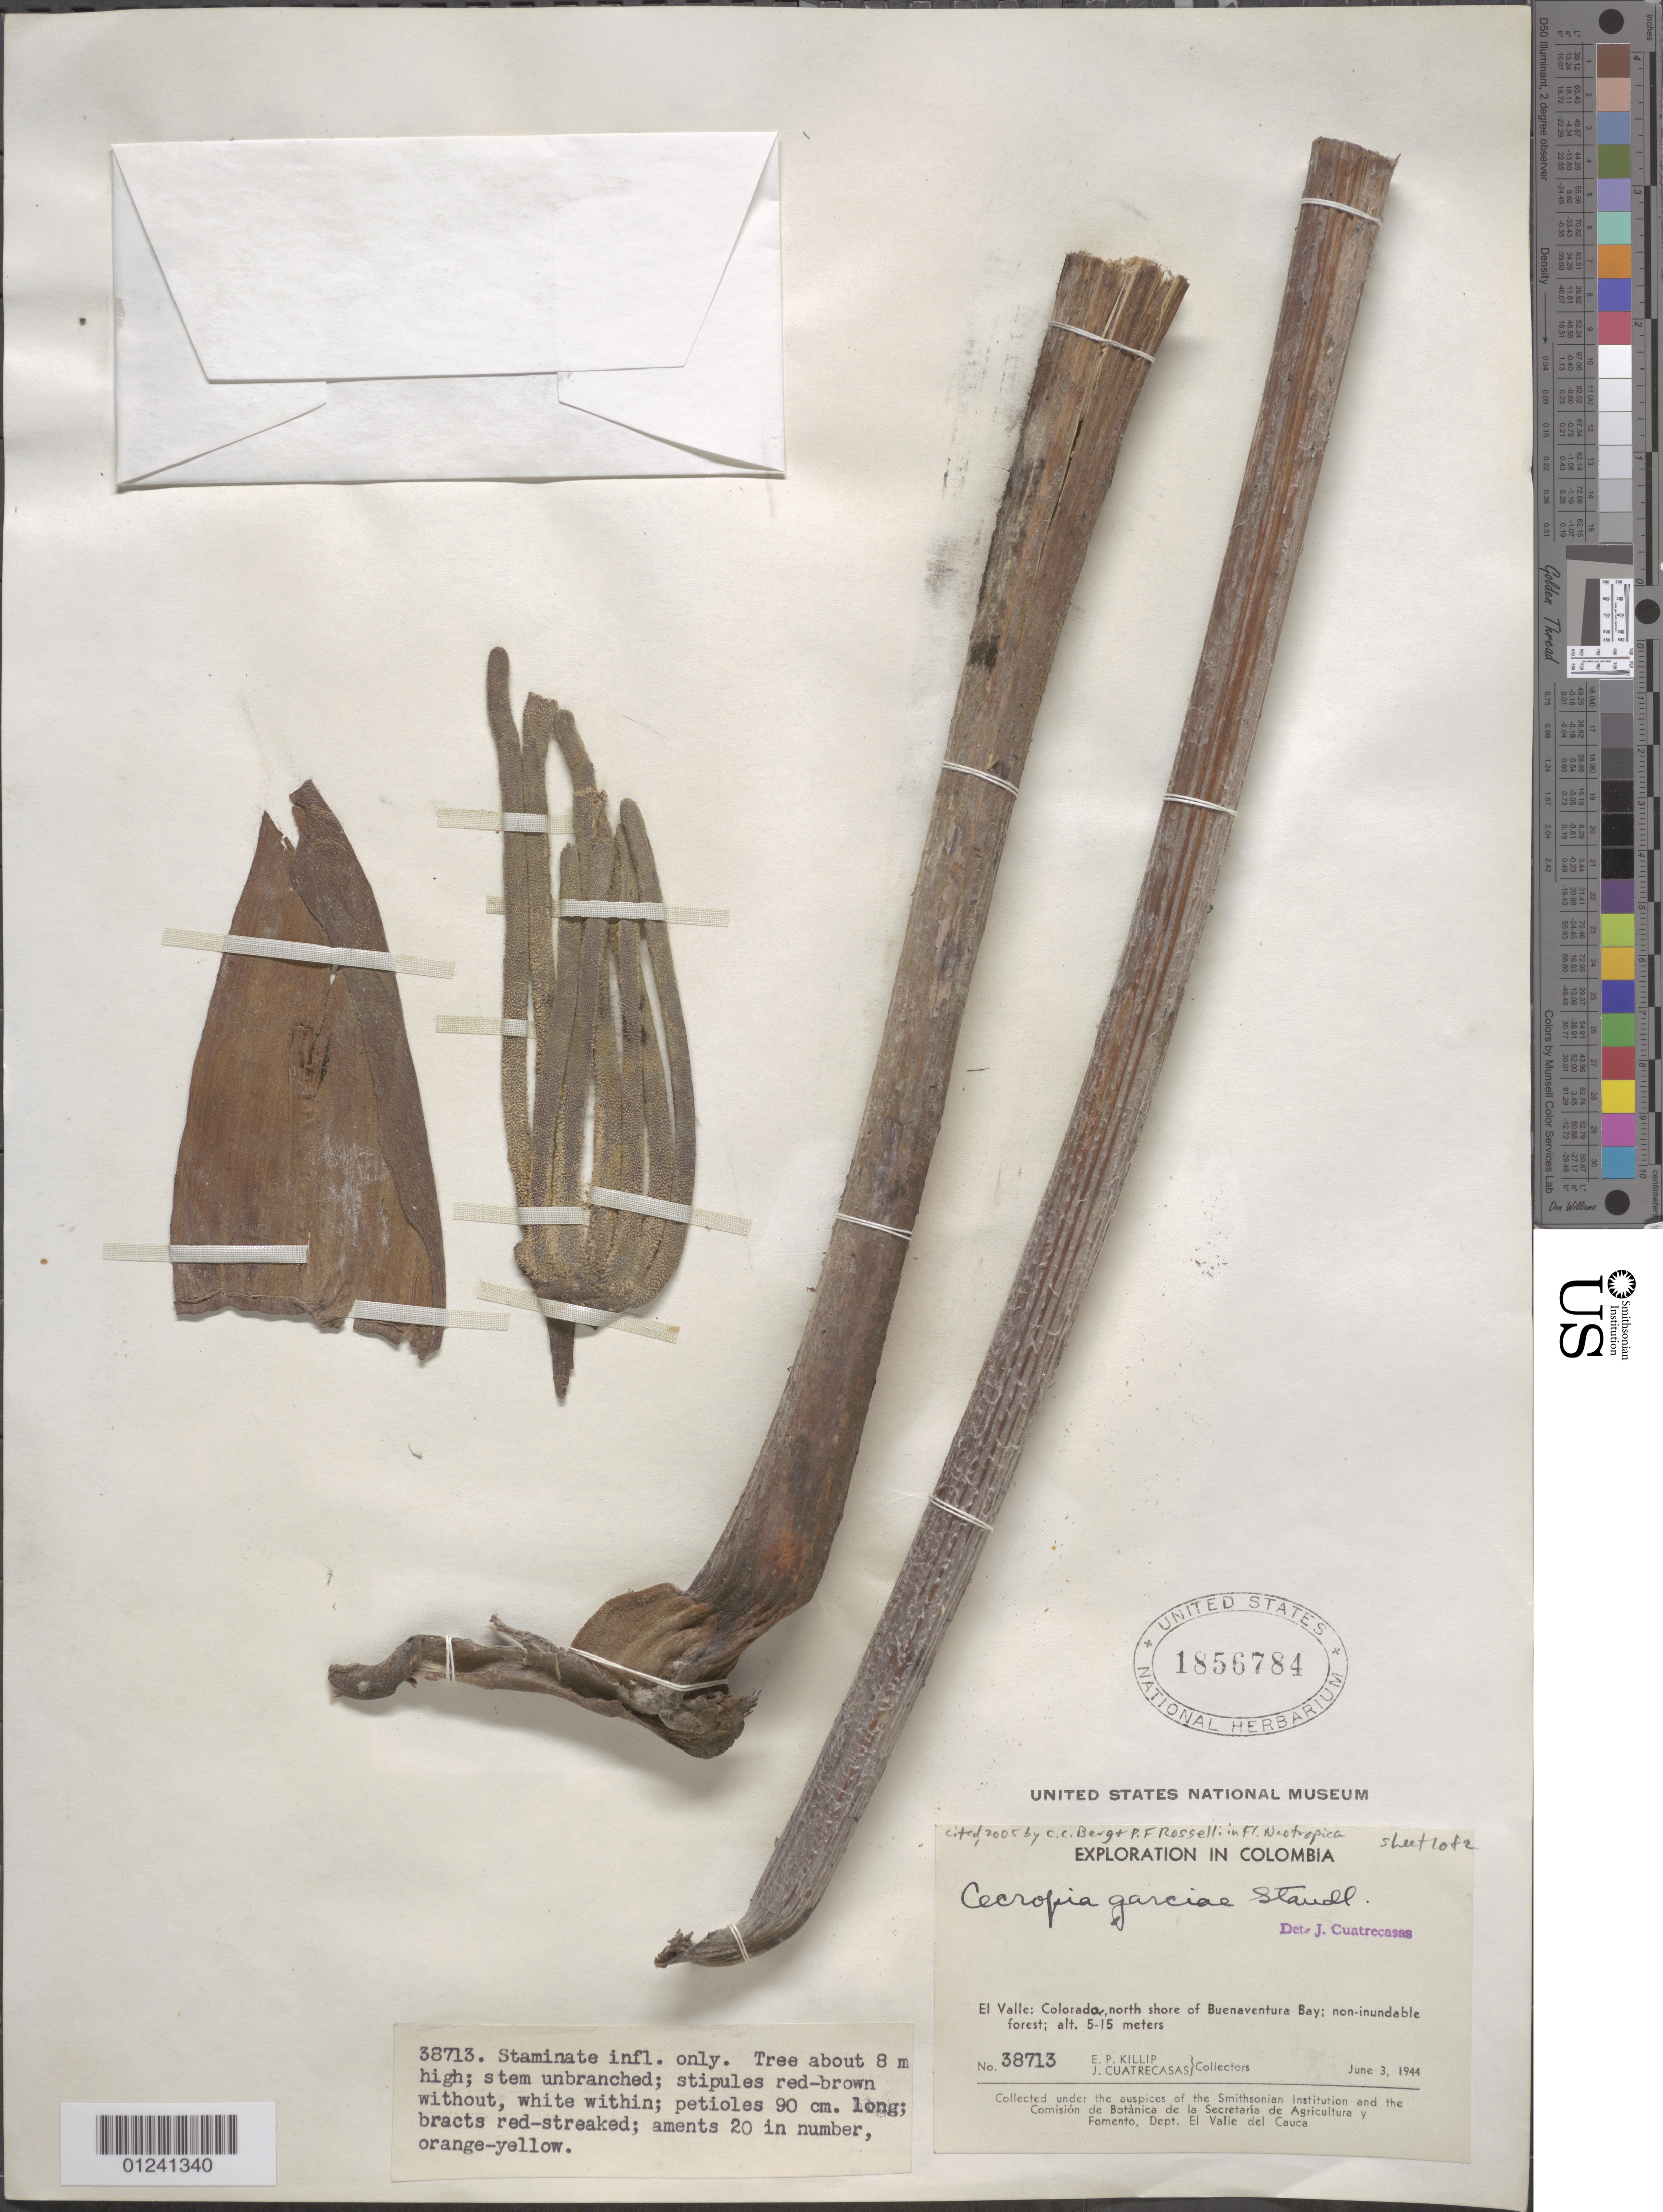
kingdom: Plantae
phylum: Tracheophyta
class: Magnoliopsida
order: Rosales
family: Urticaceae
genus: Cecropia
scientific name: Cecropia garciae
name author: Standl.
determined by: Cuatrecasas, J.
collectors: E. P. Killip & J. Cuatrecasas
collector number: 38713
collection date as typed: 03 Jun 1944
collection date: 1944-06-03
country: Colombia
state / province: Valle del Cauca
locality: Colorada, n shore of Buena Ventura Bay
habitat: non-inundable forest.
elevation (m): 5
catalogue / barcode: US 1856784